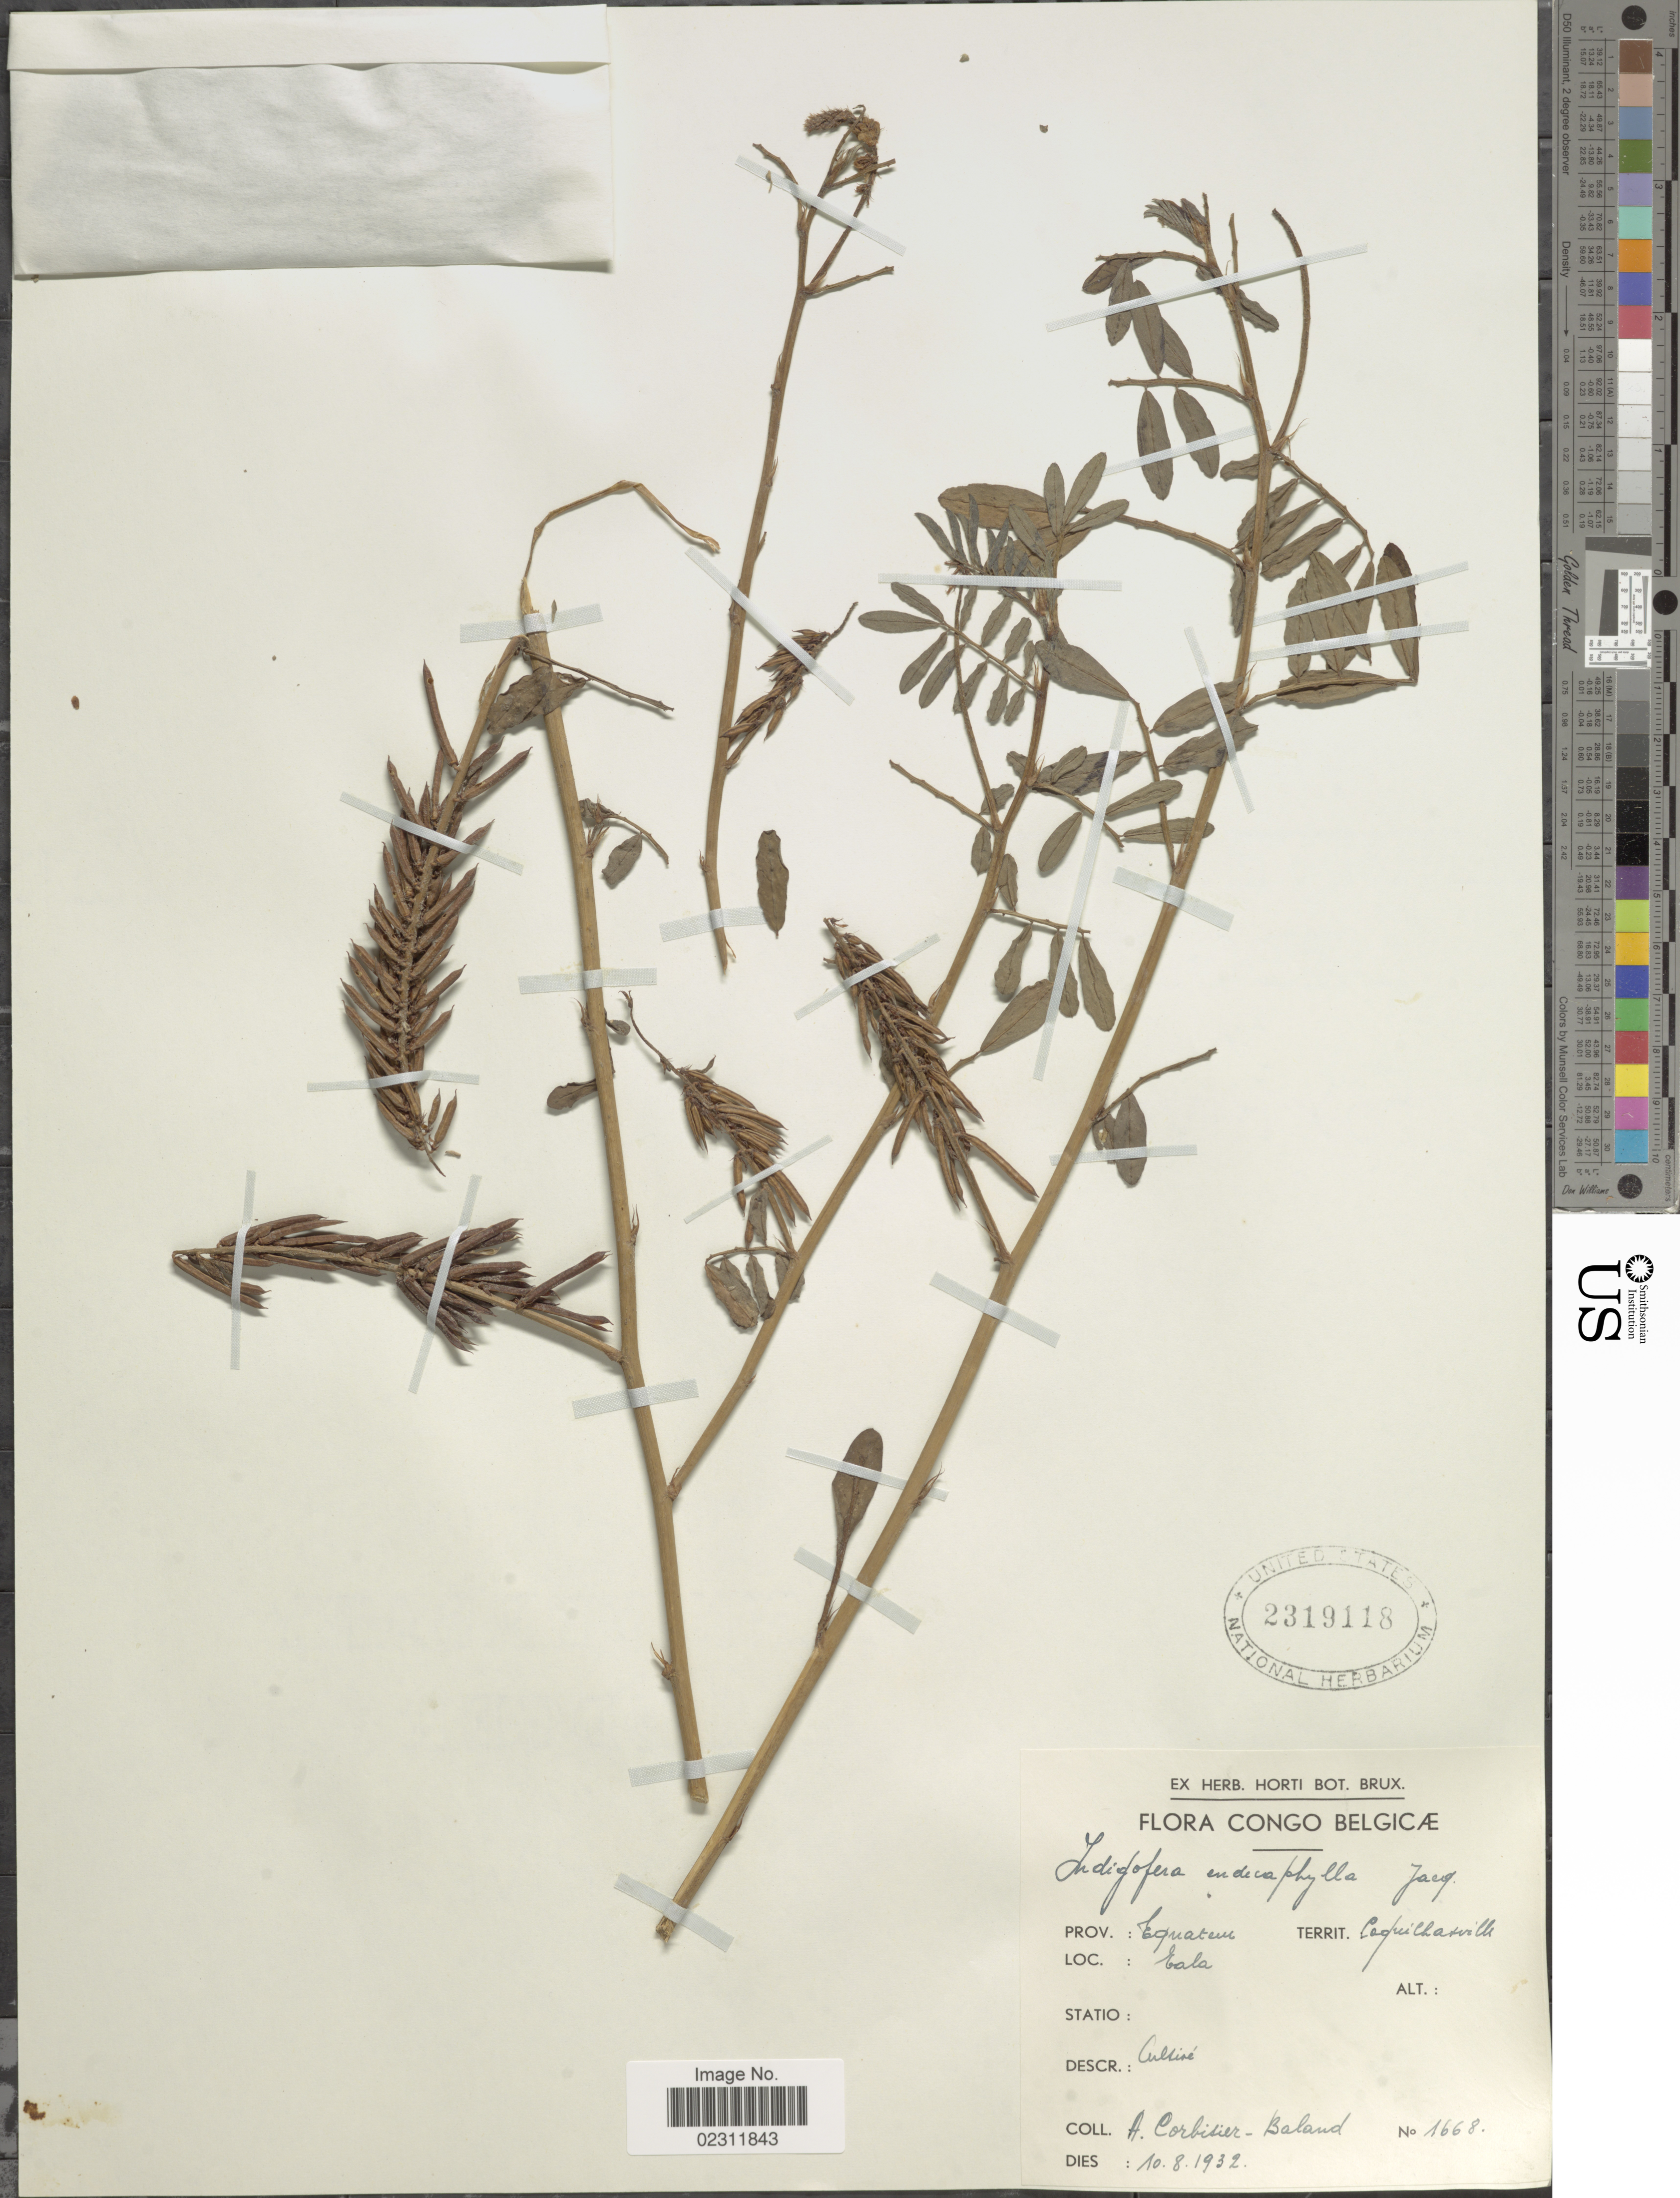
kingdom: Plantae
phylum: Tracheophyta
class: Magnoliopsida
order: Fabales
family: Fabaceae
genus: Indigofera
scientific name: Indigofera hendecaphylla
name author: Jacq.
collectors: A. Corbisier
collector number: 1668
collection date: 1932-08-10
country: Congo, Democratic Republic of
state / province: Equateur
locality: Cogo Belgicae, Coquilhatville, Eala.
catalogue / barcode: US 2319118